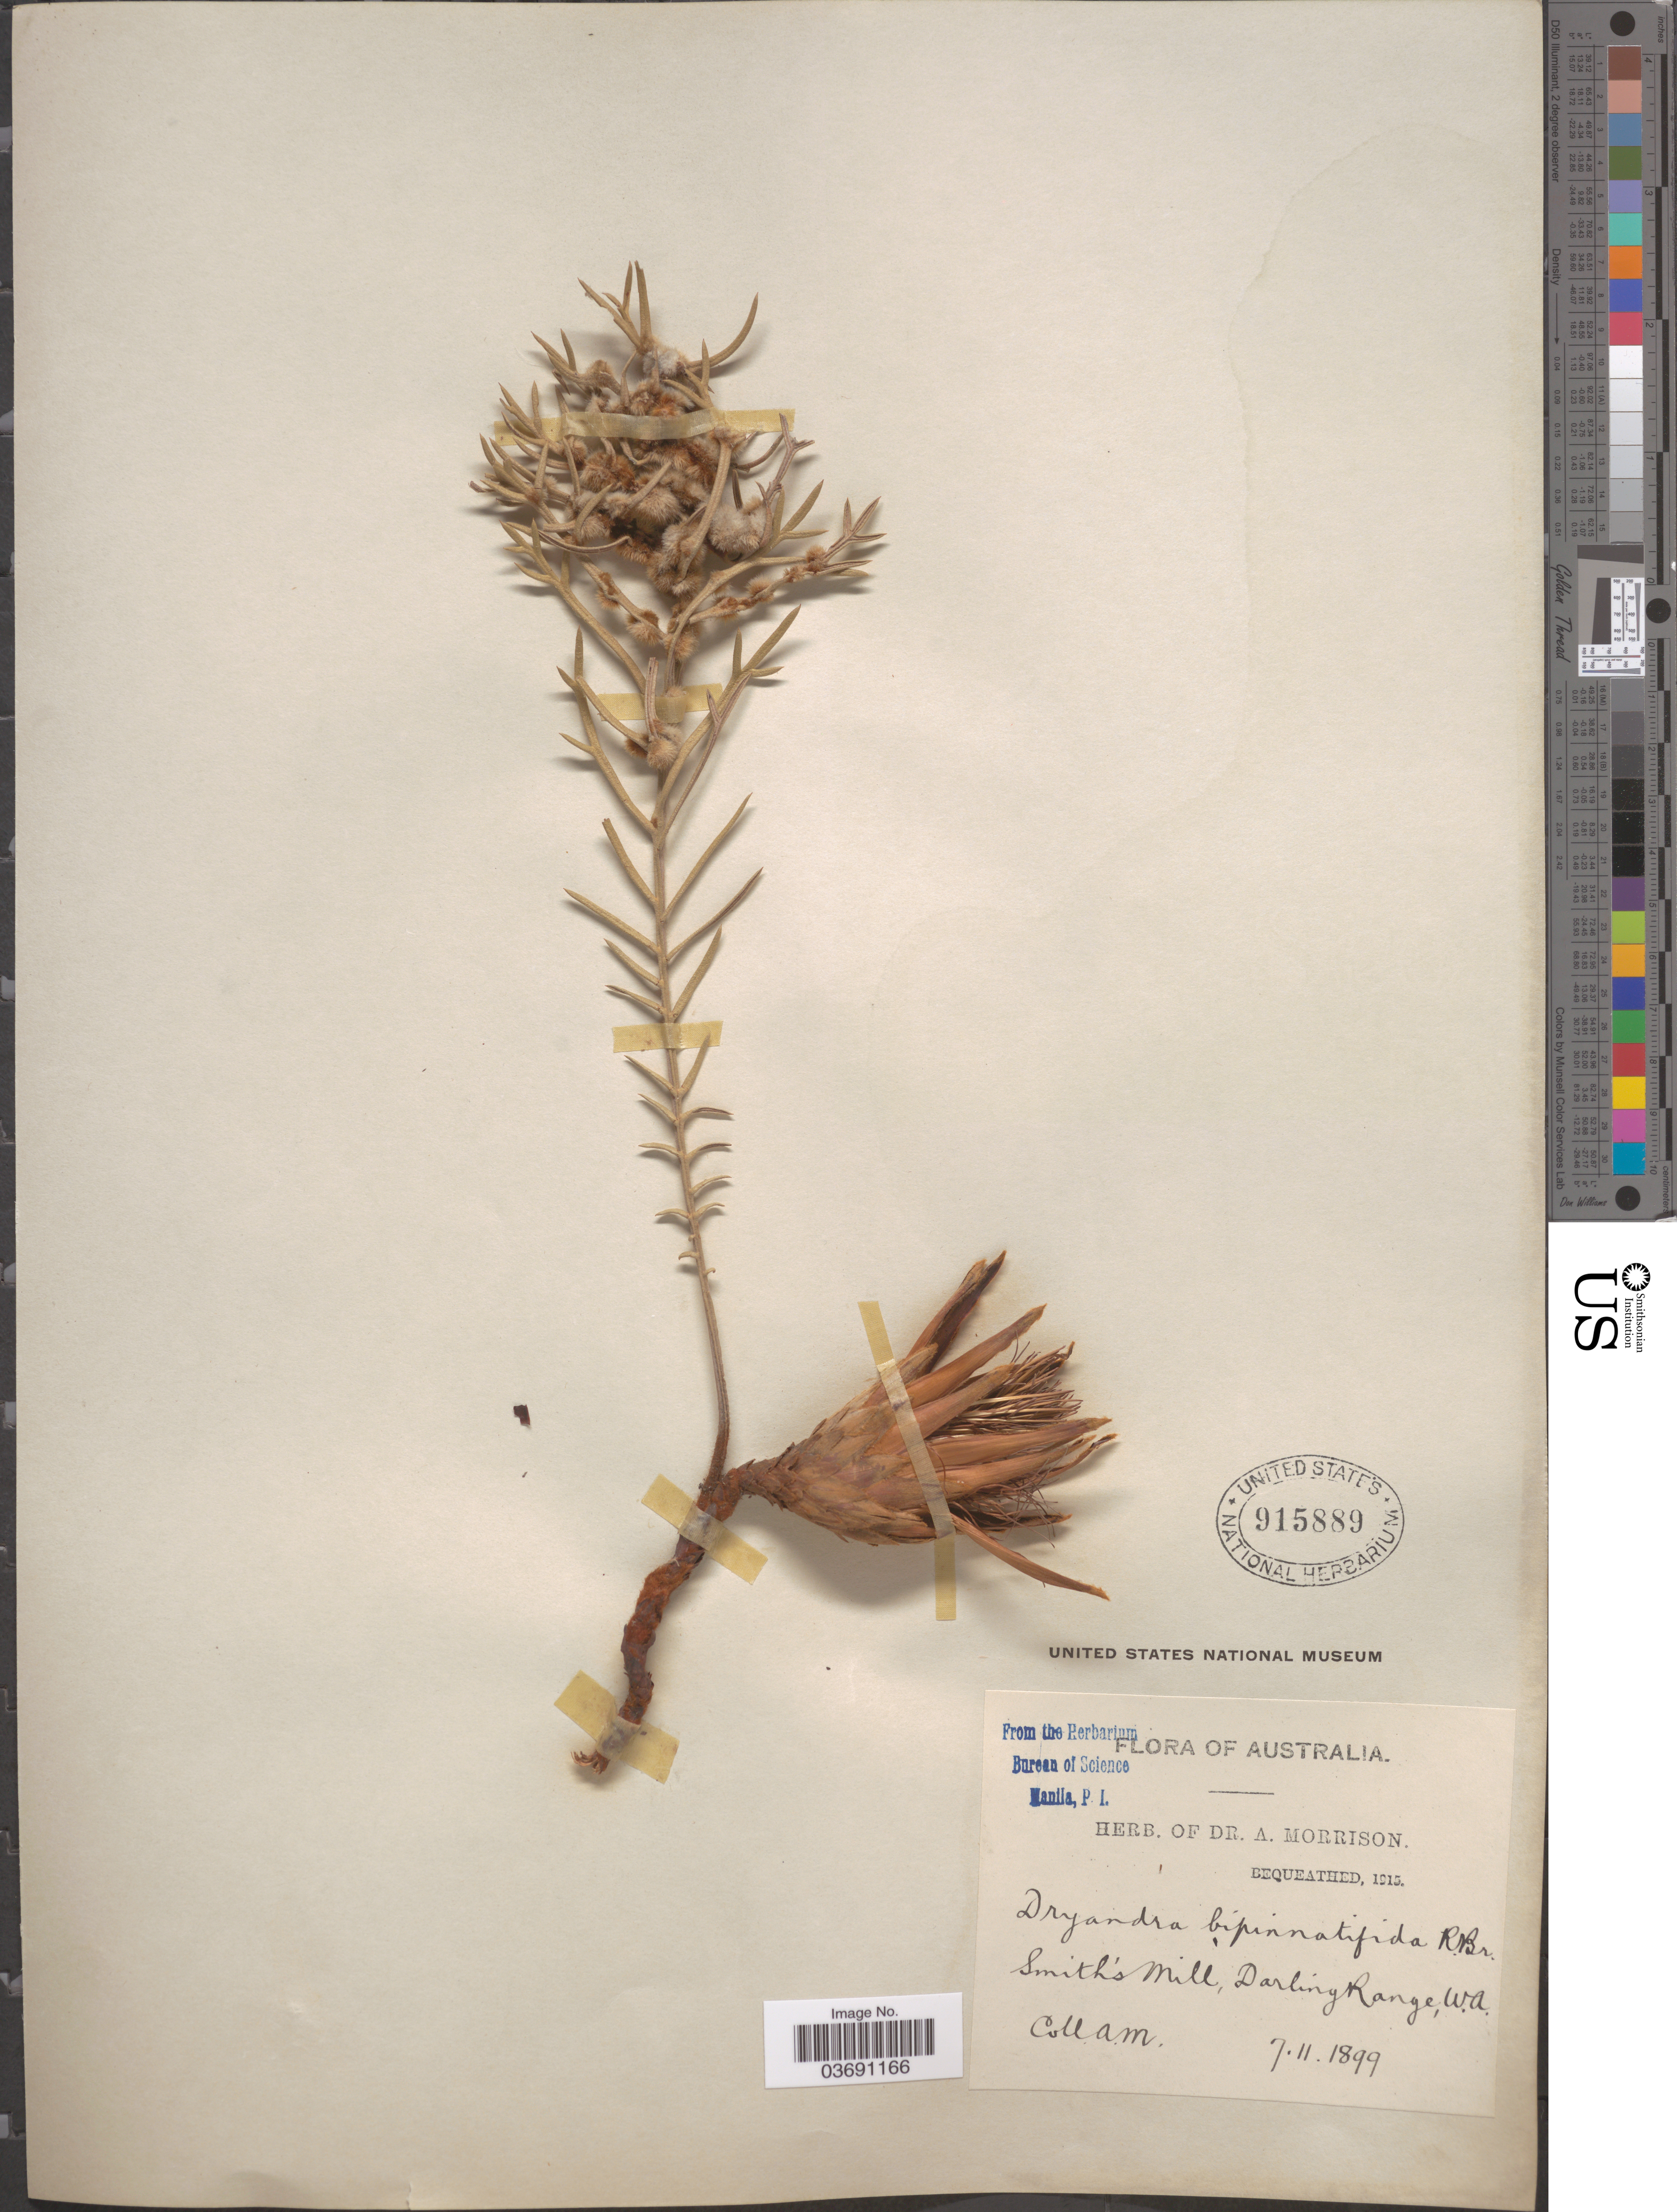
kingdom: Plantae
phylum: Tracheophyta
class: Magnoliopsida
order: Proteales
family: Proteaceae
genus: Dryandra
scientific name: Dryandra bipinnatifida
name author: R. Br.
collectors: A. Morrison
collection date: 1899-11-07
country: Australia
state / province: Western Australia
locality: Smith's Mill, Darling Range.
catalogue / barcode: US 915889